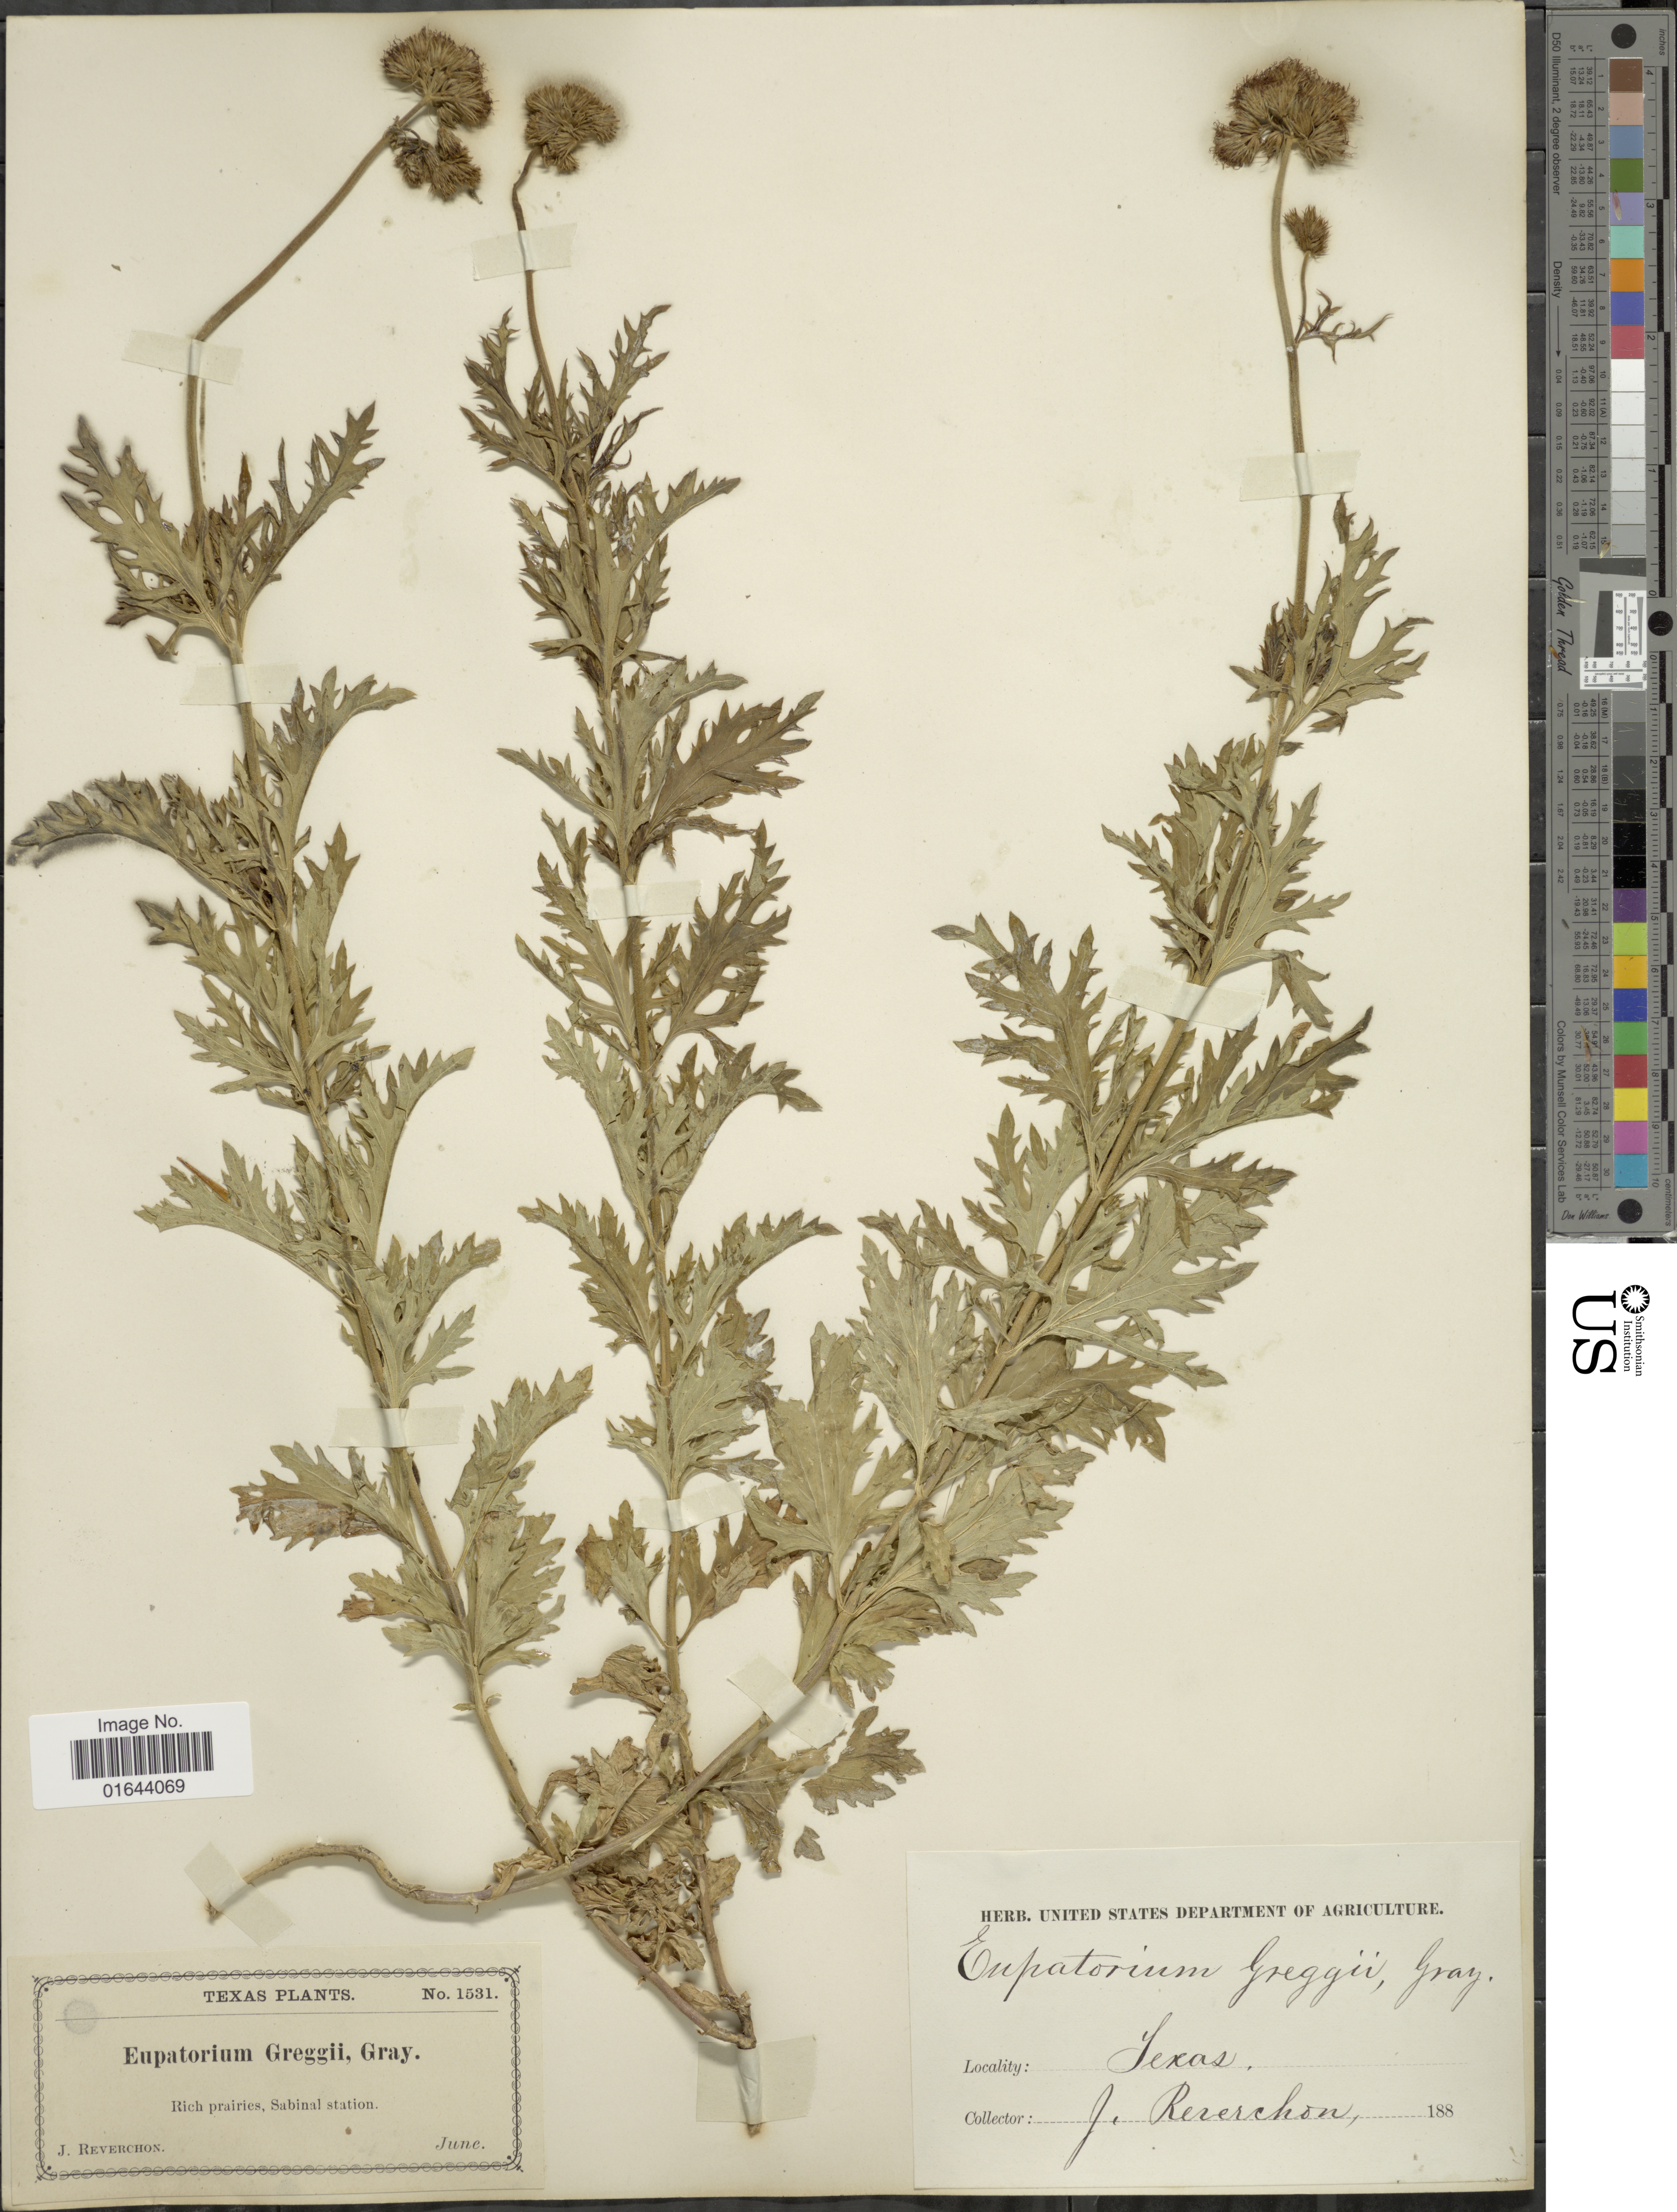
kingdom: Plantae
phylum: Tracheophyta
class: Magnoliopsida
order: Asterales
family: Asteraceae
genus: Conoclinium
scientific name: Conoclinium greggii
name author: (A. Gray) Small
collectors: J. Reverchon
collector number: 1531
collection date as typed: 188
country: United States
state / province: Texas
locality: Rich prairies, Sabinal station